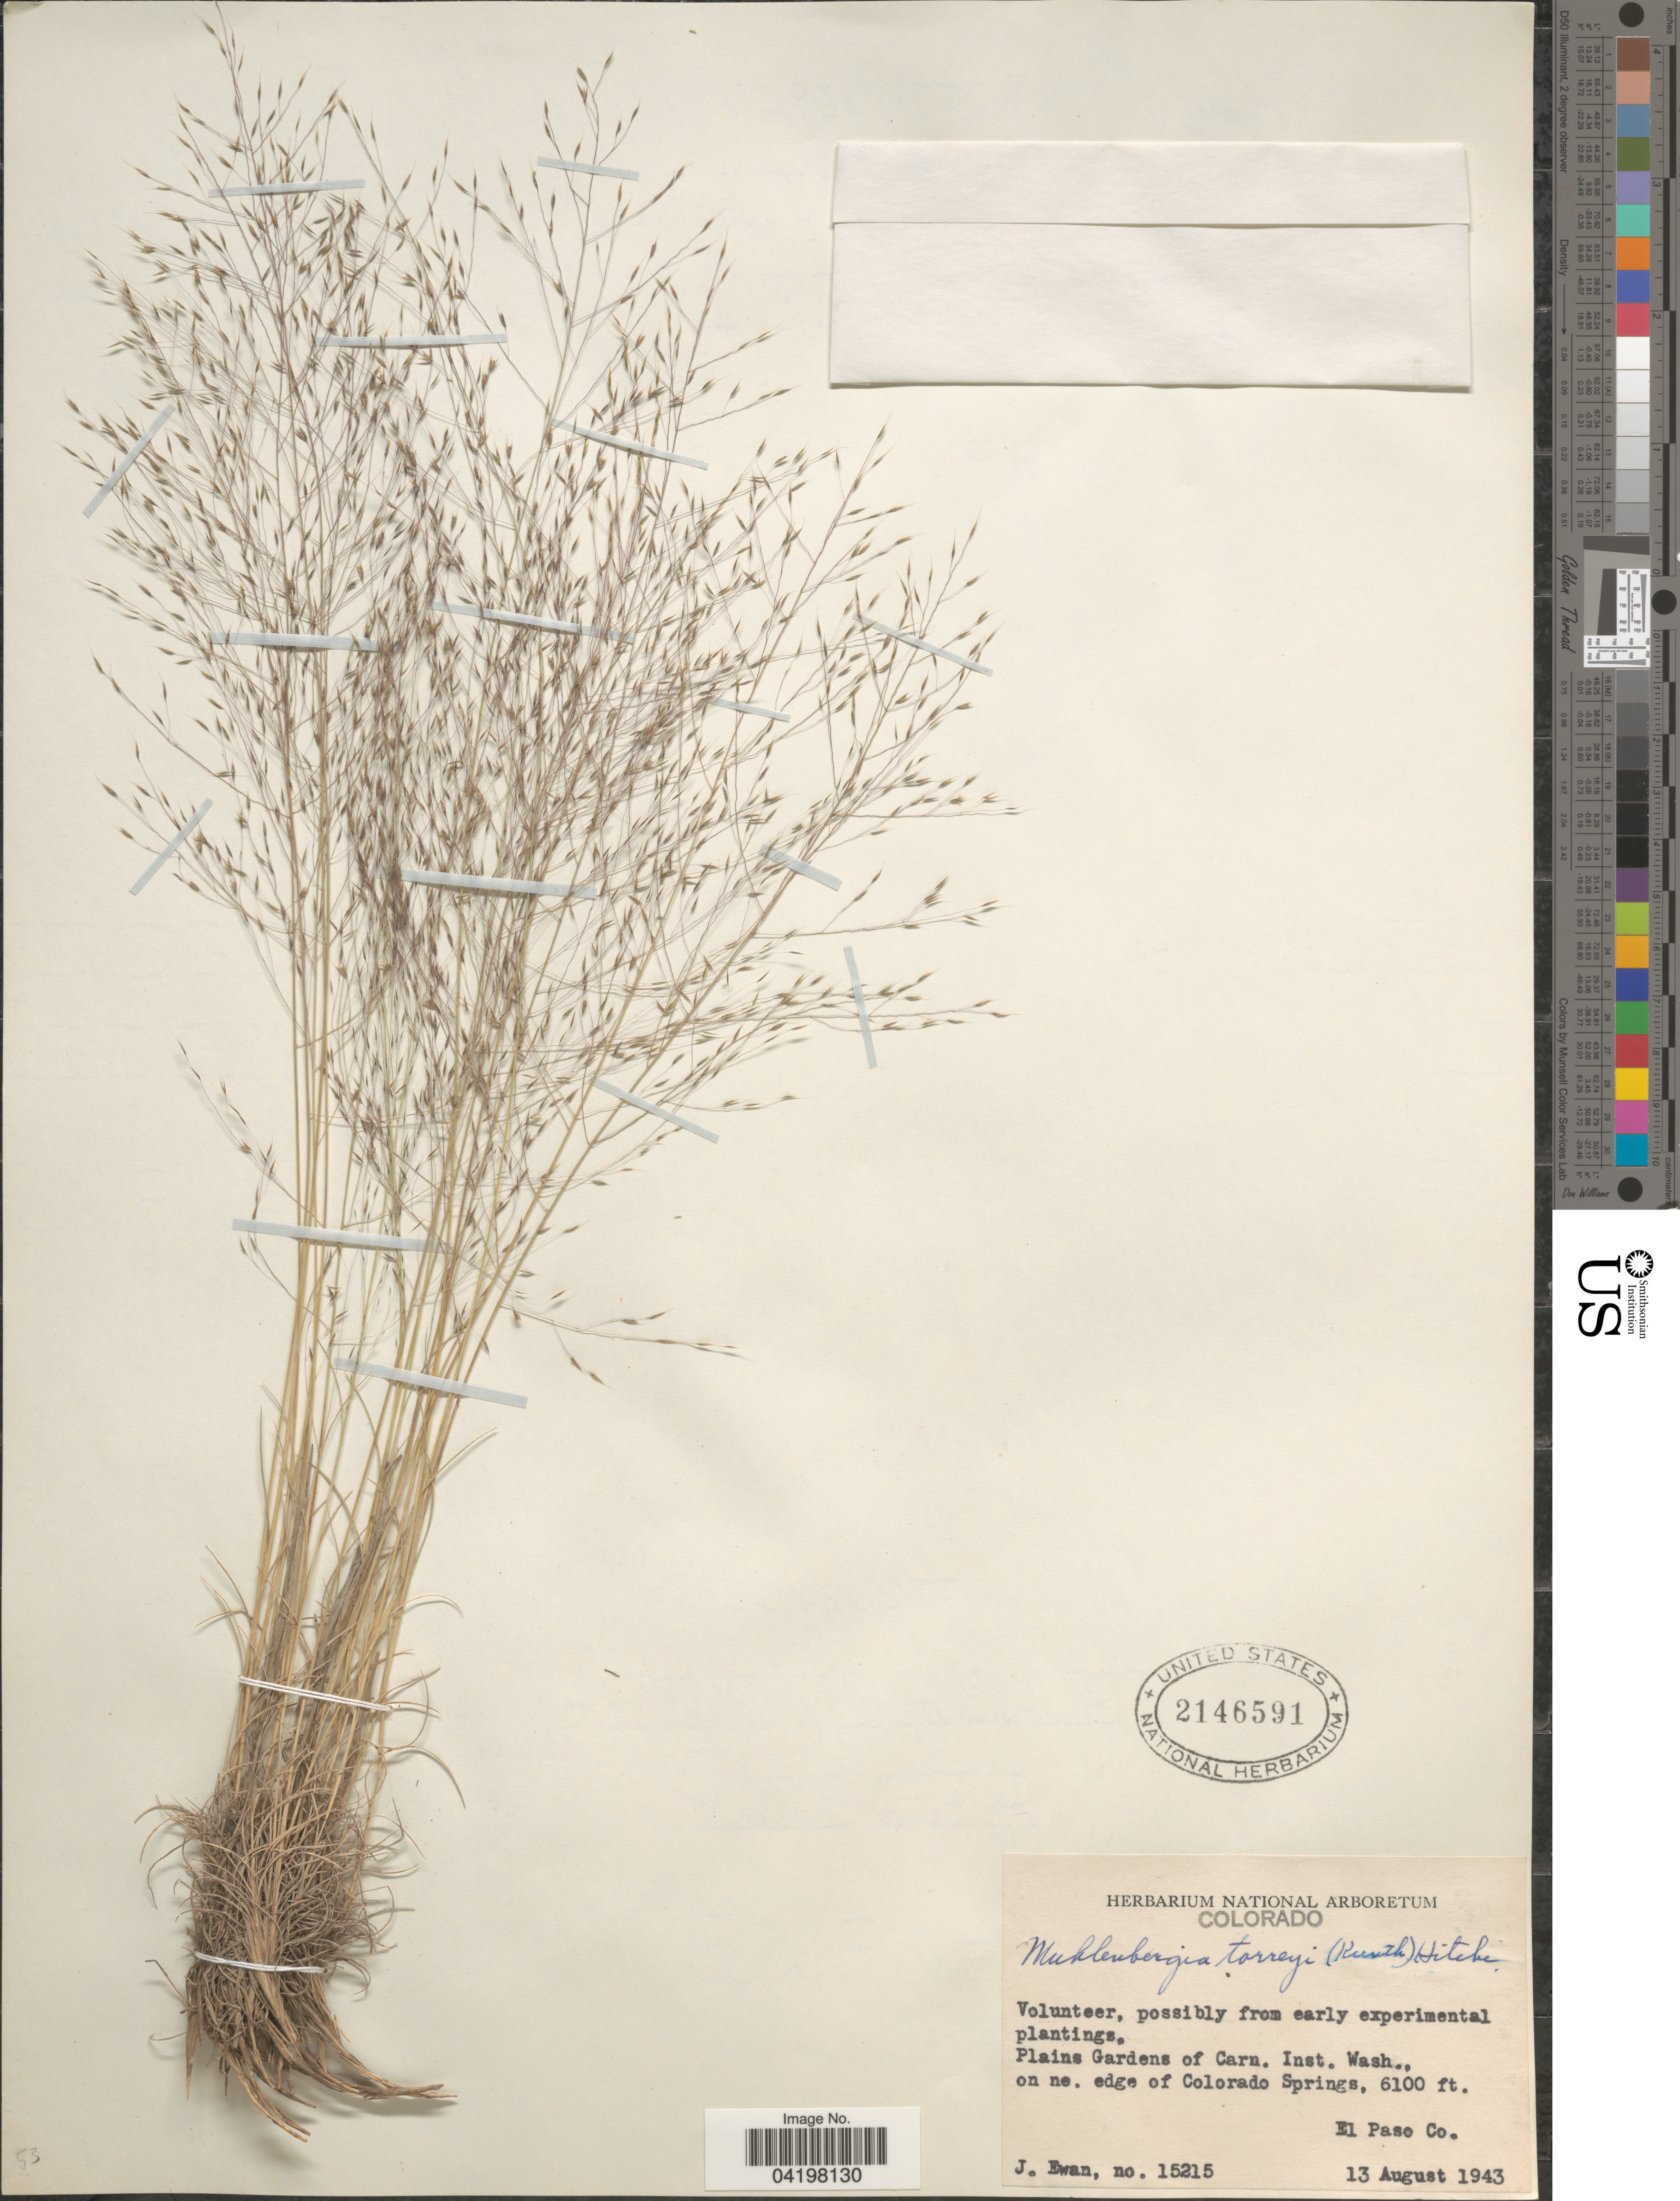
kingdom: Plantae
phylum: Tracheophyta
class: Liliopsida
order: Poales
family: Poaceae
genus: Muhlenbergia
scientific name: Muhlenbergia torreyi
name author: (Kunth) Hitchc. ex Bush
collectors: J. A. Ewan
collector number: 15215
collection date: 1943-08-13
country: United States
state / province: Colorado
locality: Plains Gardens of Carn. Inst. Wash., on ne. edge of Colorado Springs. El Paso Co.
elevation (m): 1859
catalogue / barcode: US 2146591